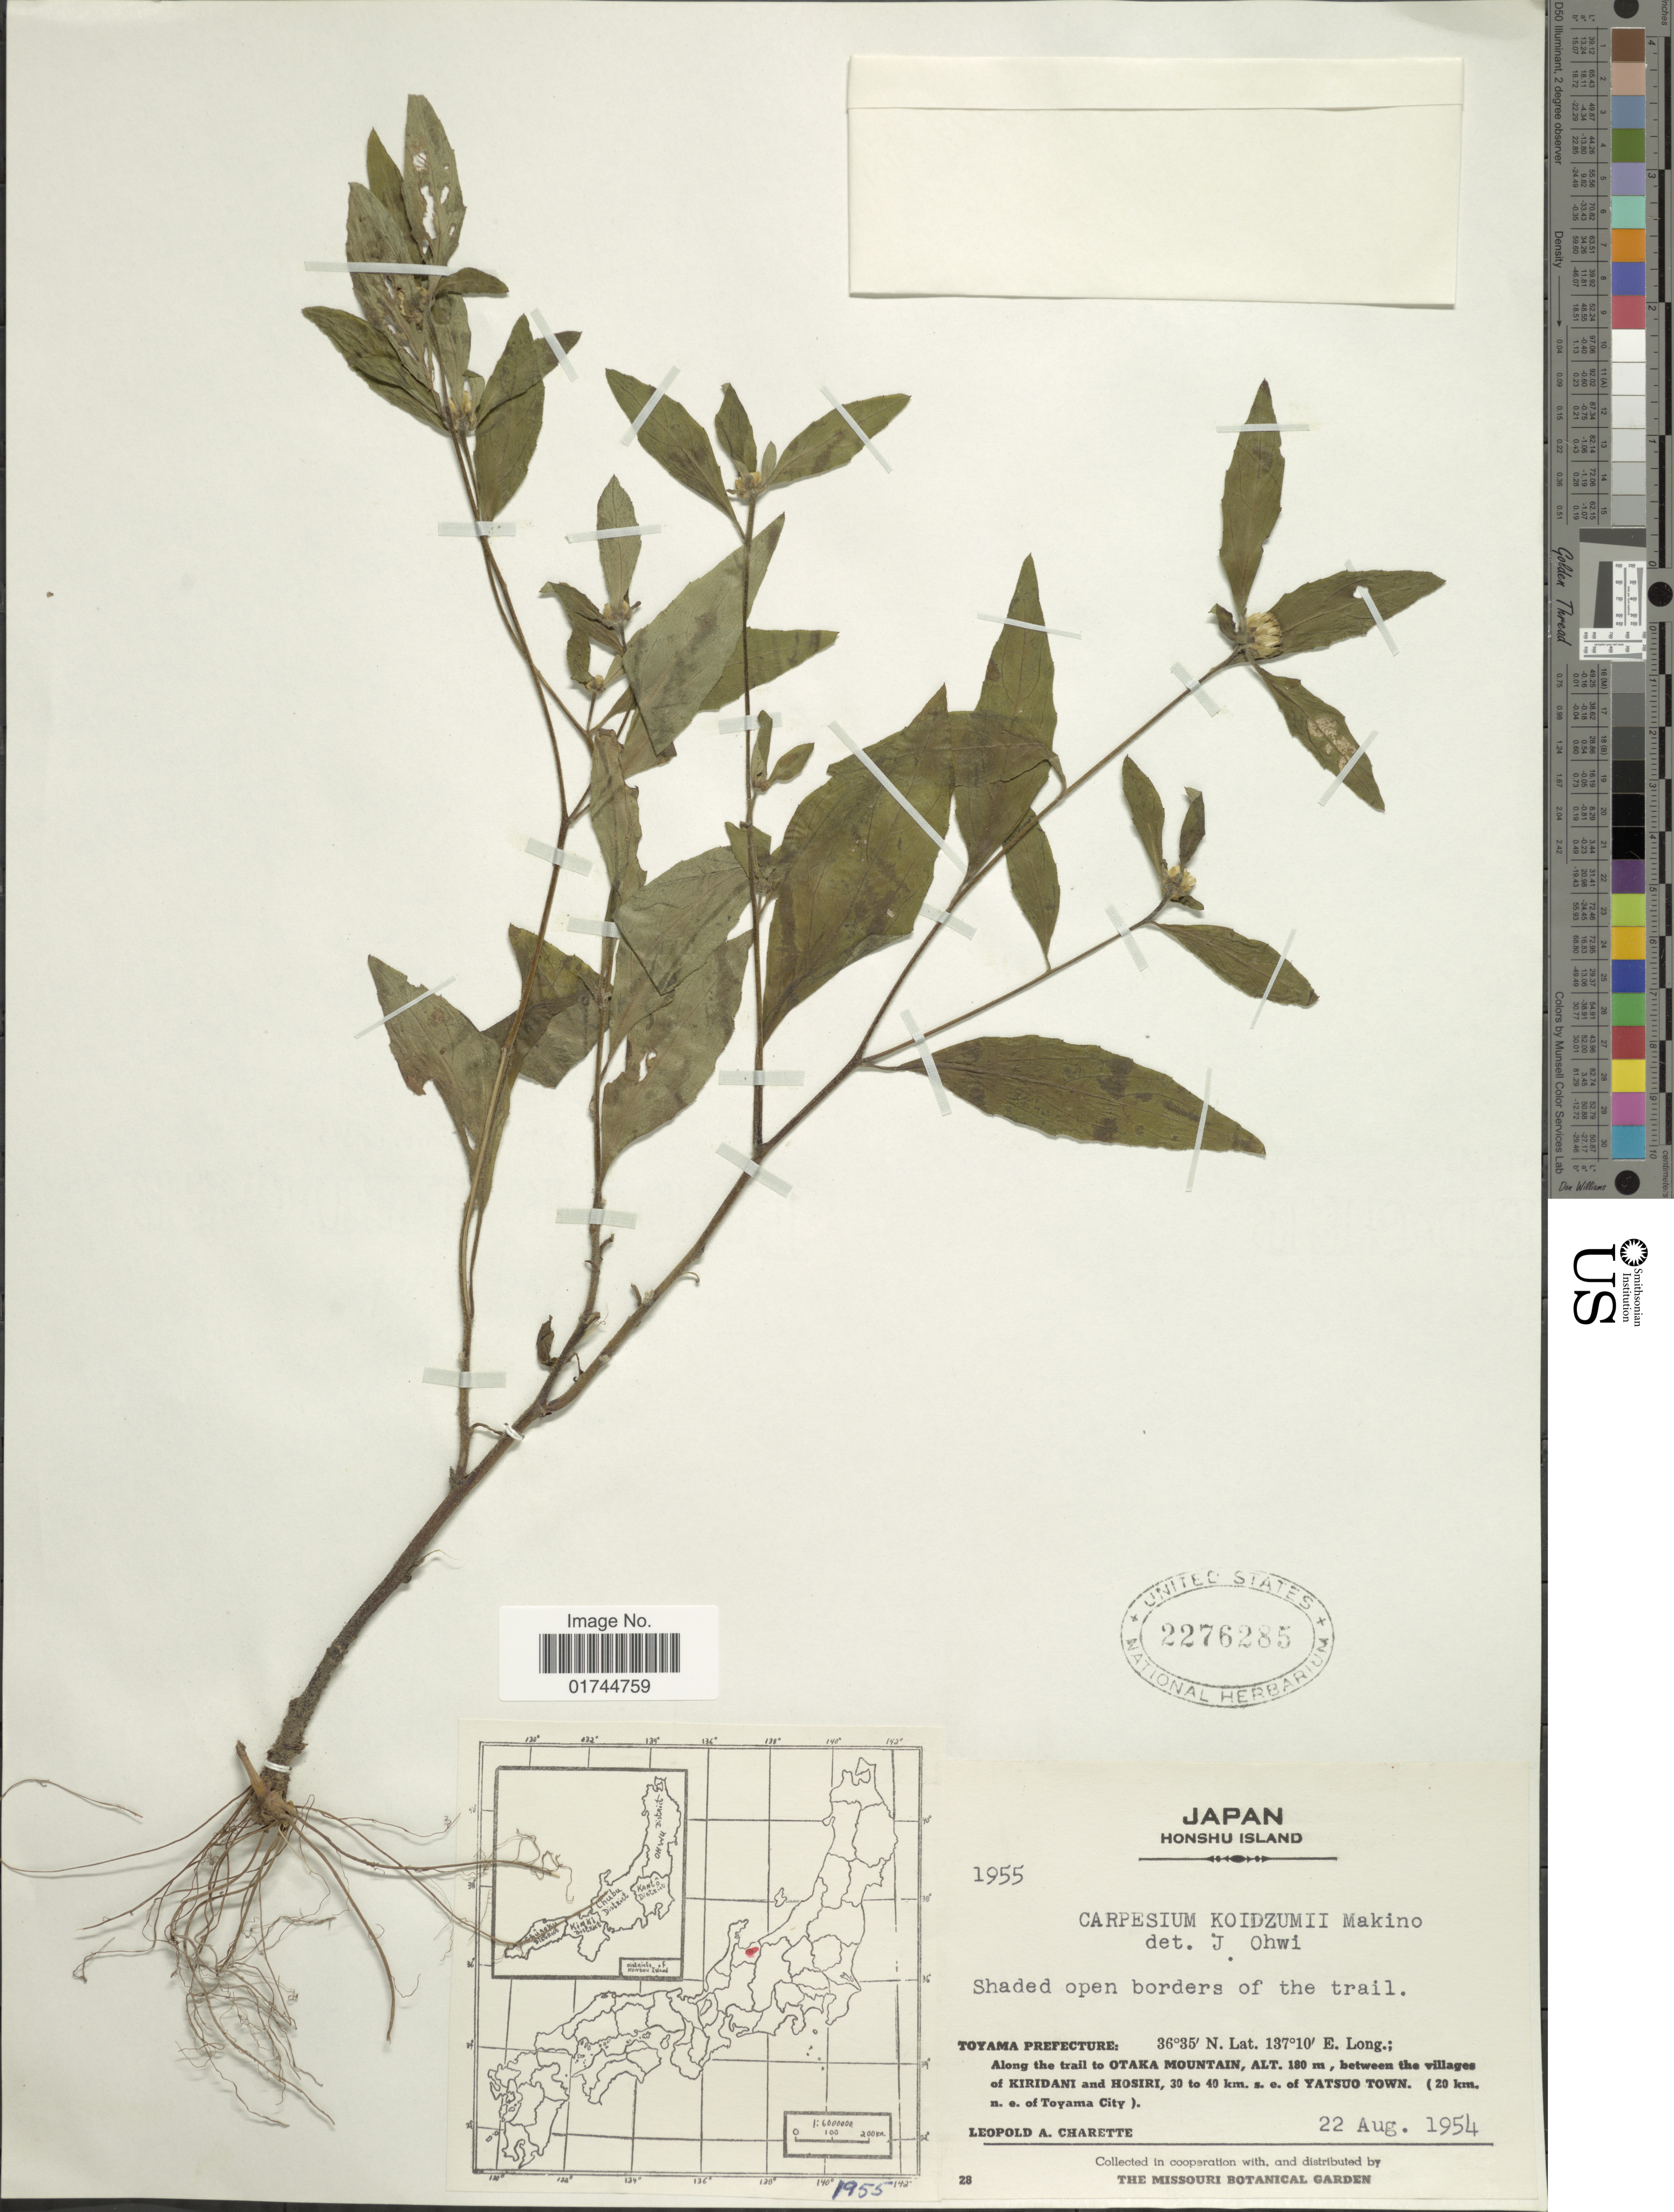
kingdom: Plantae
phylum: Tracheophyta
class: Magnoliopsida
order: Asterales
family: Asteraceae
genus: Carpesium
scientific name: Carpesium koidzumii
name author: Makino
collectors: L. A. Charette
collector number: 1955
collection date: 1954-08-22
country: Japan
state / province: Toyama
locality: Honshu Island, Toyama Prefecture, along the trail to Otaka Mountain, between the villages and Kiridani and Hosiri, 30 to 40 km. s. e. Yatsuo Town (20 km. n. e. of Toyama City)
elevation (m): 180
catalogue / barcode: US 2276285